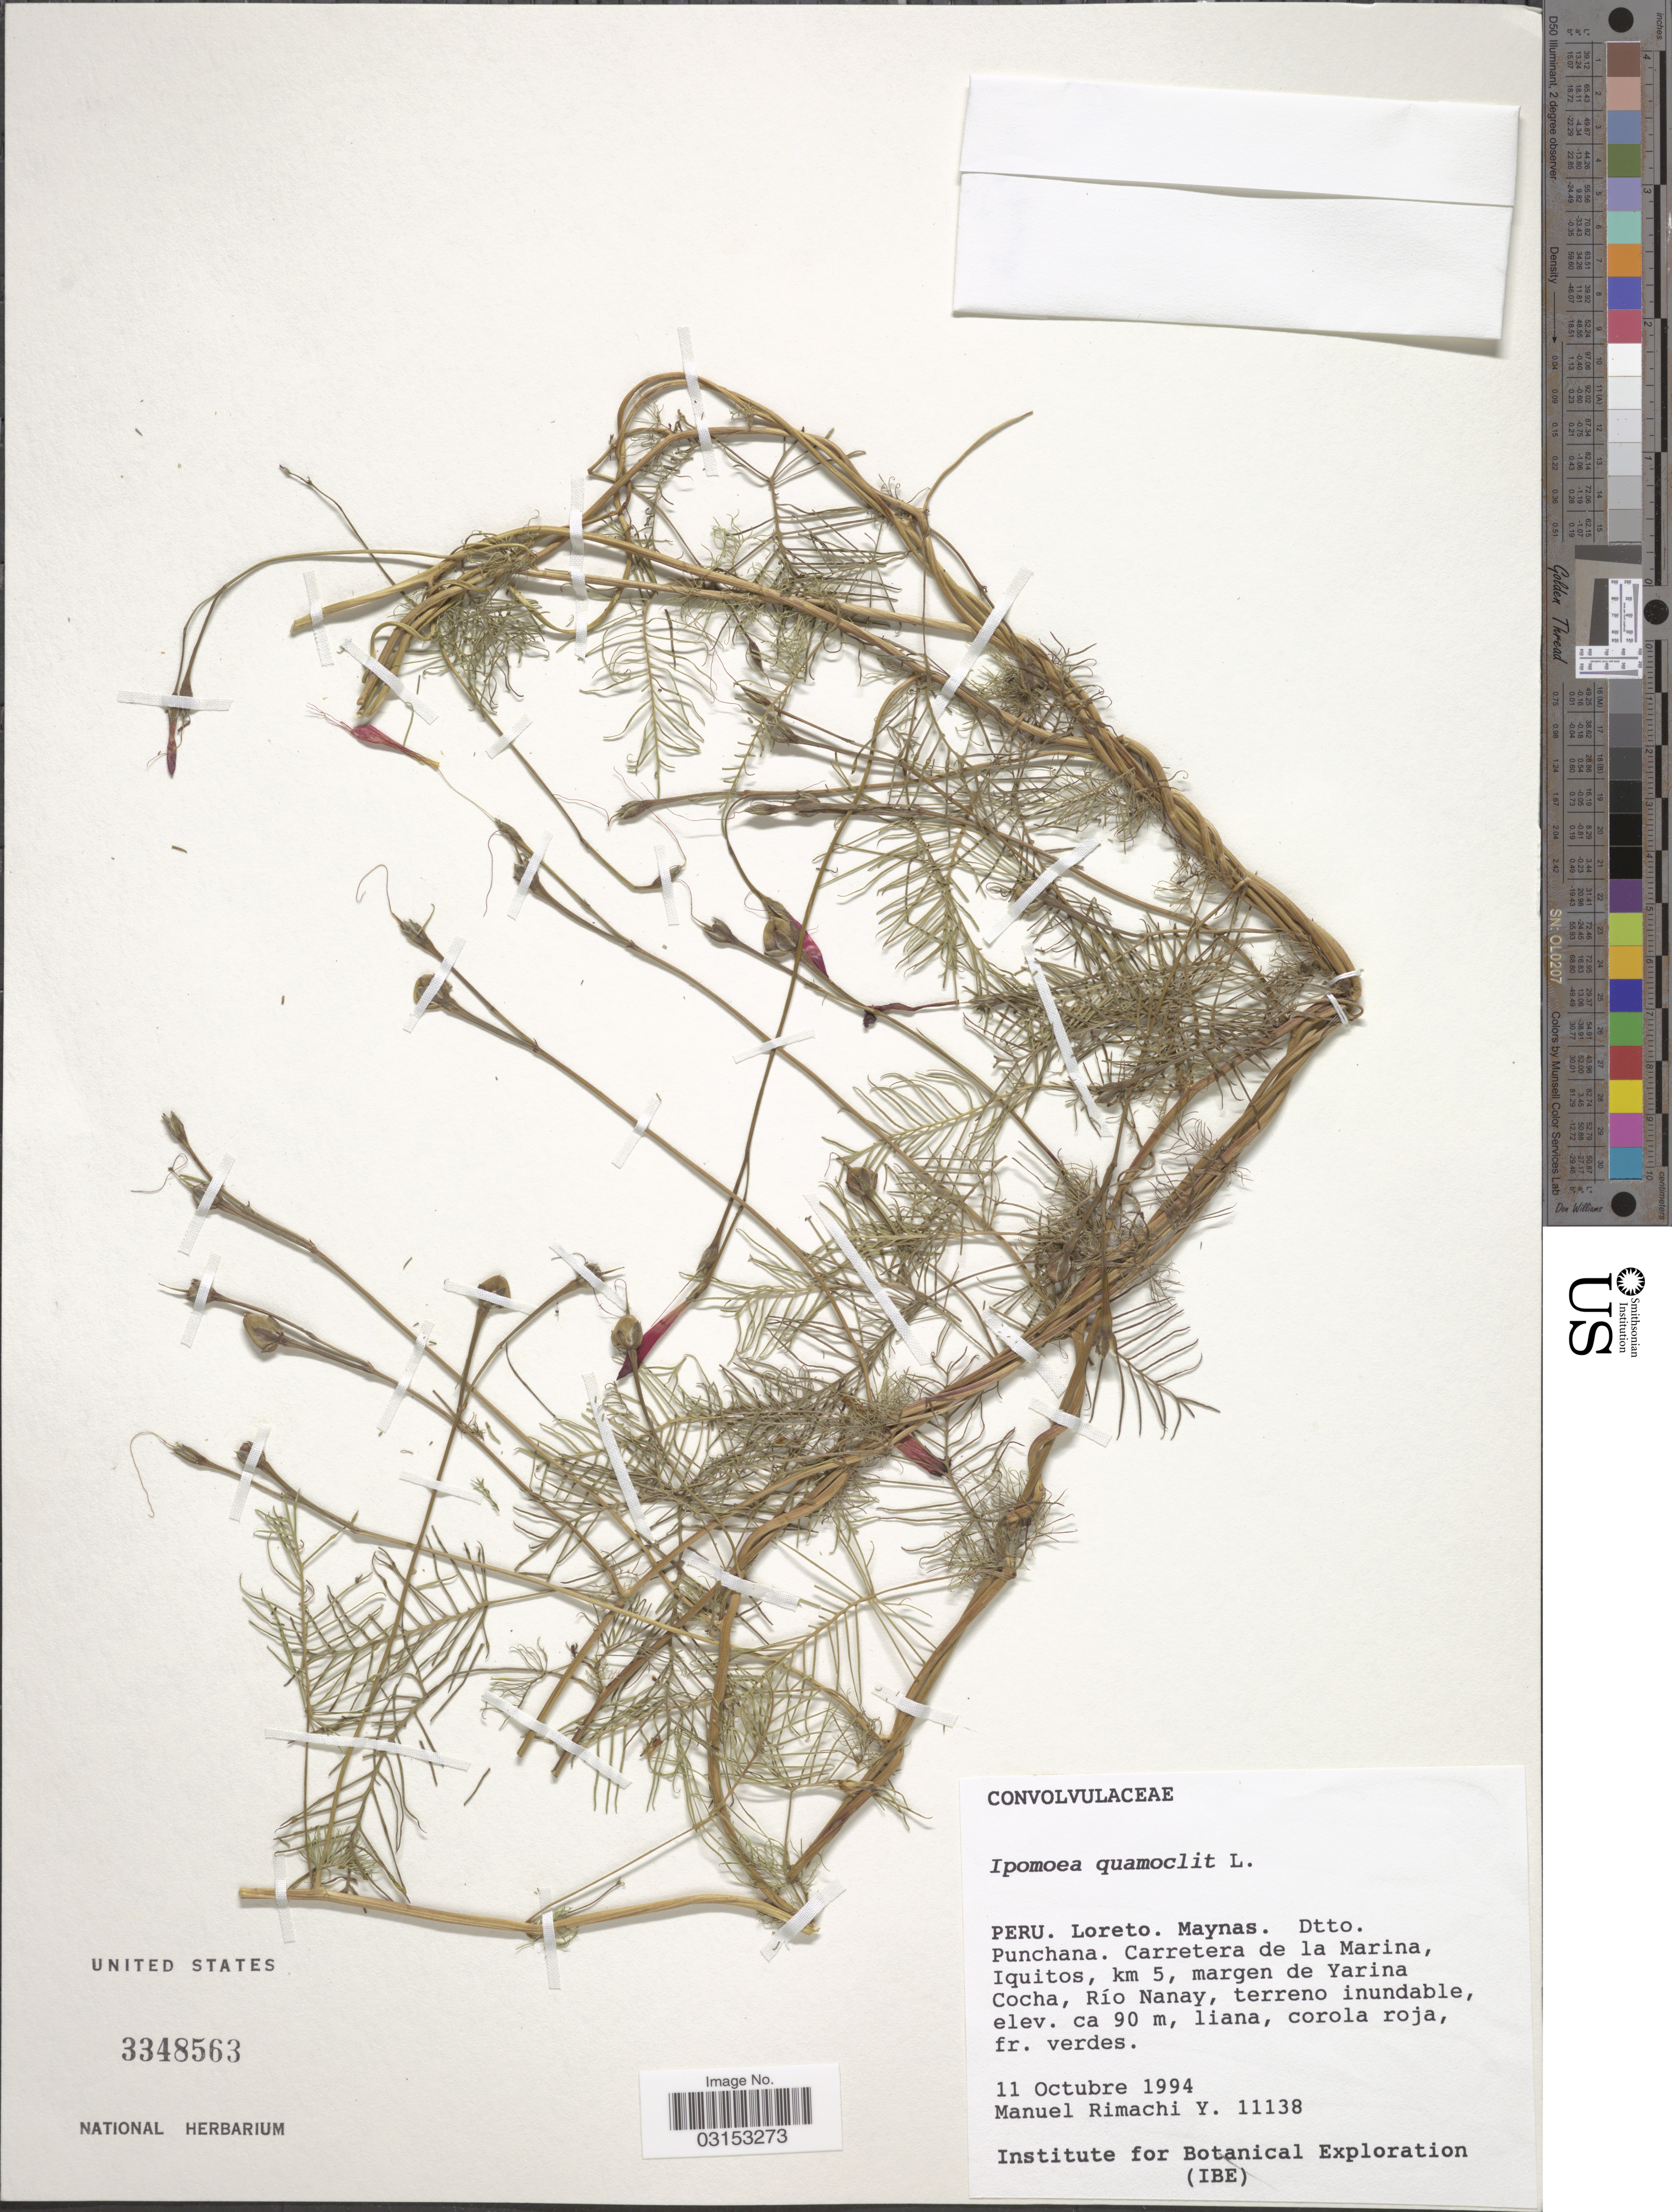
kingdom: Plantae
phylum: Tracheophyta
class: Magnoliopsida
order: Solanales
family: Convolvulaceae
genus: Ipomoea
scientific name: Ipomoea quamoclit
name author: L.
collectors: M. Rimachi Y.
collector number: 11138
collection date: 1994-10-11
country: Peru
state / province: Loreto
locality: Maynas. Dtto. Punchana. Carretera de la Marina, Iquitos, km 5, margen de Yarina Cocha, Río Nanay.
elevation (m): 90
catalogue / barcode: US 3348563